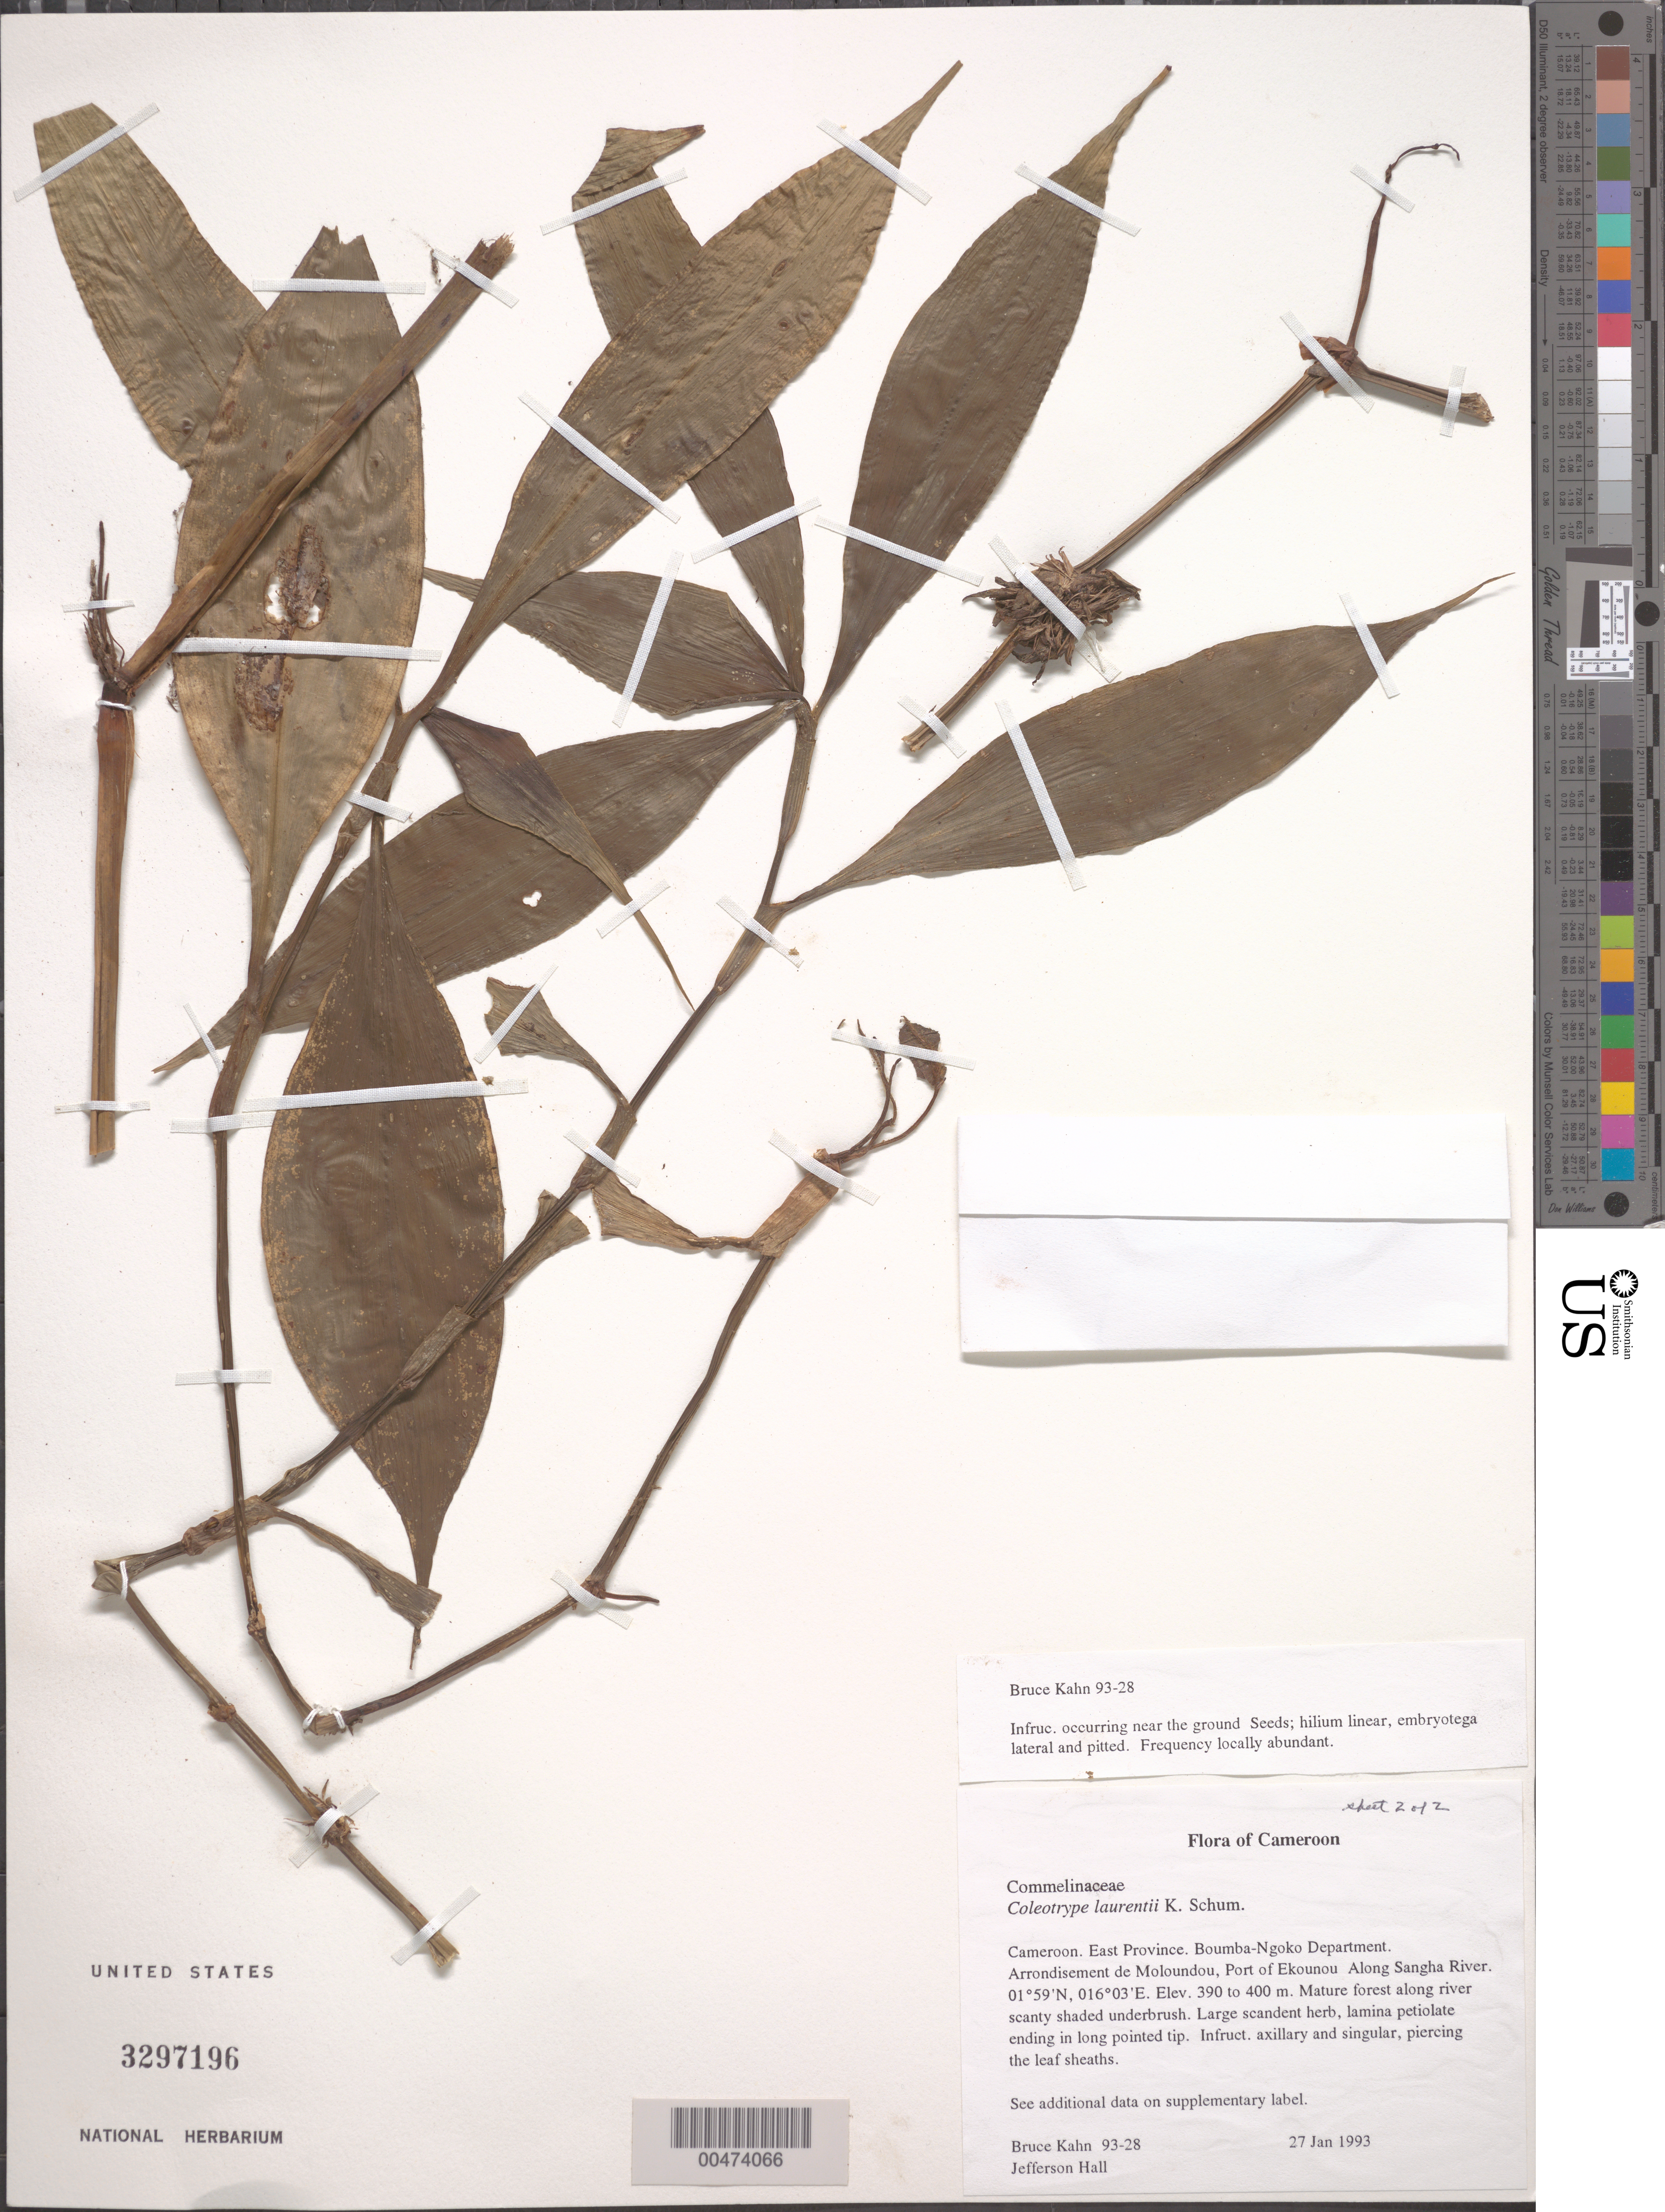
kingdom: Plantae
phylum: Tracheophyta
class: Liliopsida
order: Commelinales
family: Commelinaceae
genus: Coleotrype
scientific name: Coleotrype laurentii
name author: K. Schum.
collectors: B. Kahn & J. Hall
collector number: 93-28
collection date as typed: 27 Jan 1993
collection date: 1993-01-27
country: Cameroon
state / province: Est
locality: Boumba-ngoko, moloundou arrondissement, lipondji, ekounou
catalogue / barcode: US 3297196